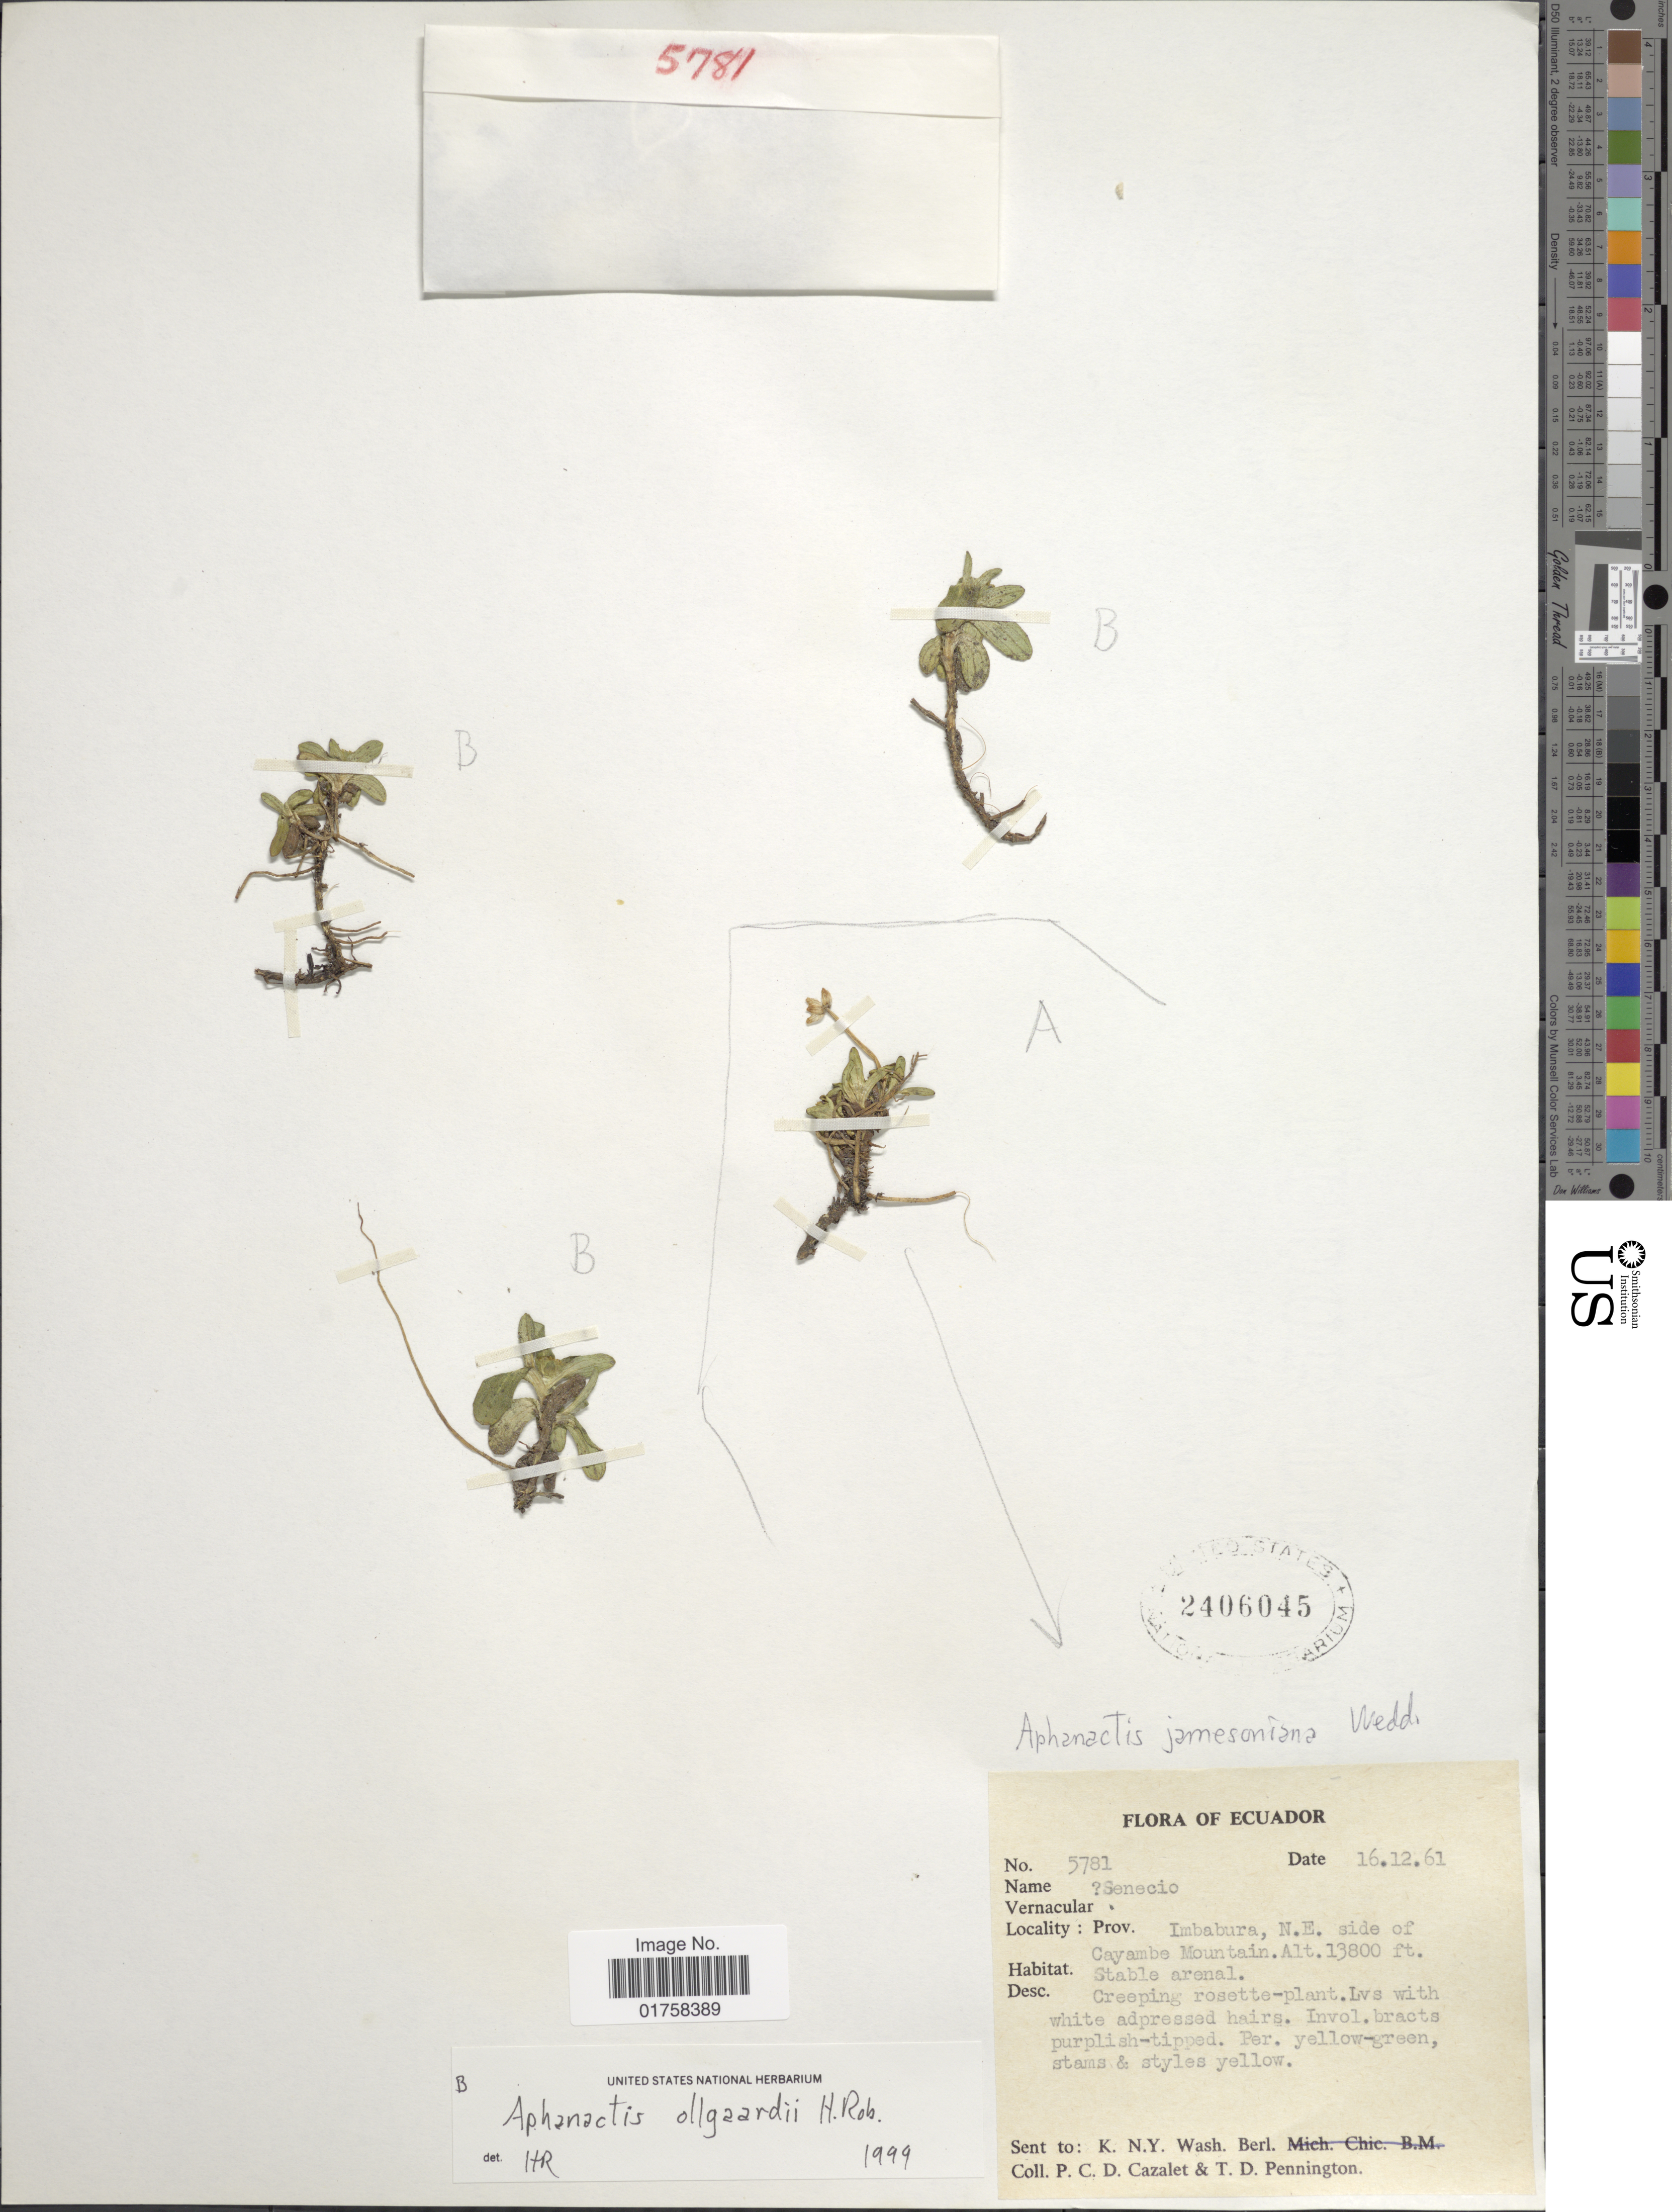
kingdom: Plantae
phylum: Tracheophyta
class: Magnoliopsida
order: Asterales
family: Asteraceae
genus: Aphanactis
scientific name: Aphanactis ollgaardii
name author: H. Rob.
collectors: P. C. D. Cazalet & T. D. Pennington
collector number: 5781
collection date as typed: Transcribed d/m/y: 15/12/61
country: Ecuador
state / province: Imbabura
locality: Ecuador. Prov. Imbabura, N. E. side of Cayabambe Mountain.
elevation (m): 4206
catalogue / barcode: US 2406045